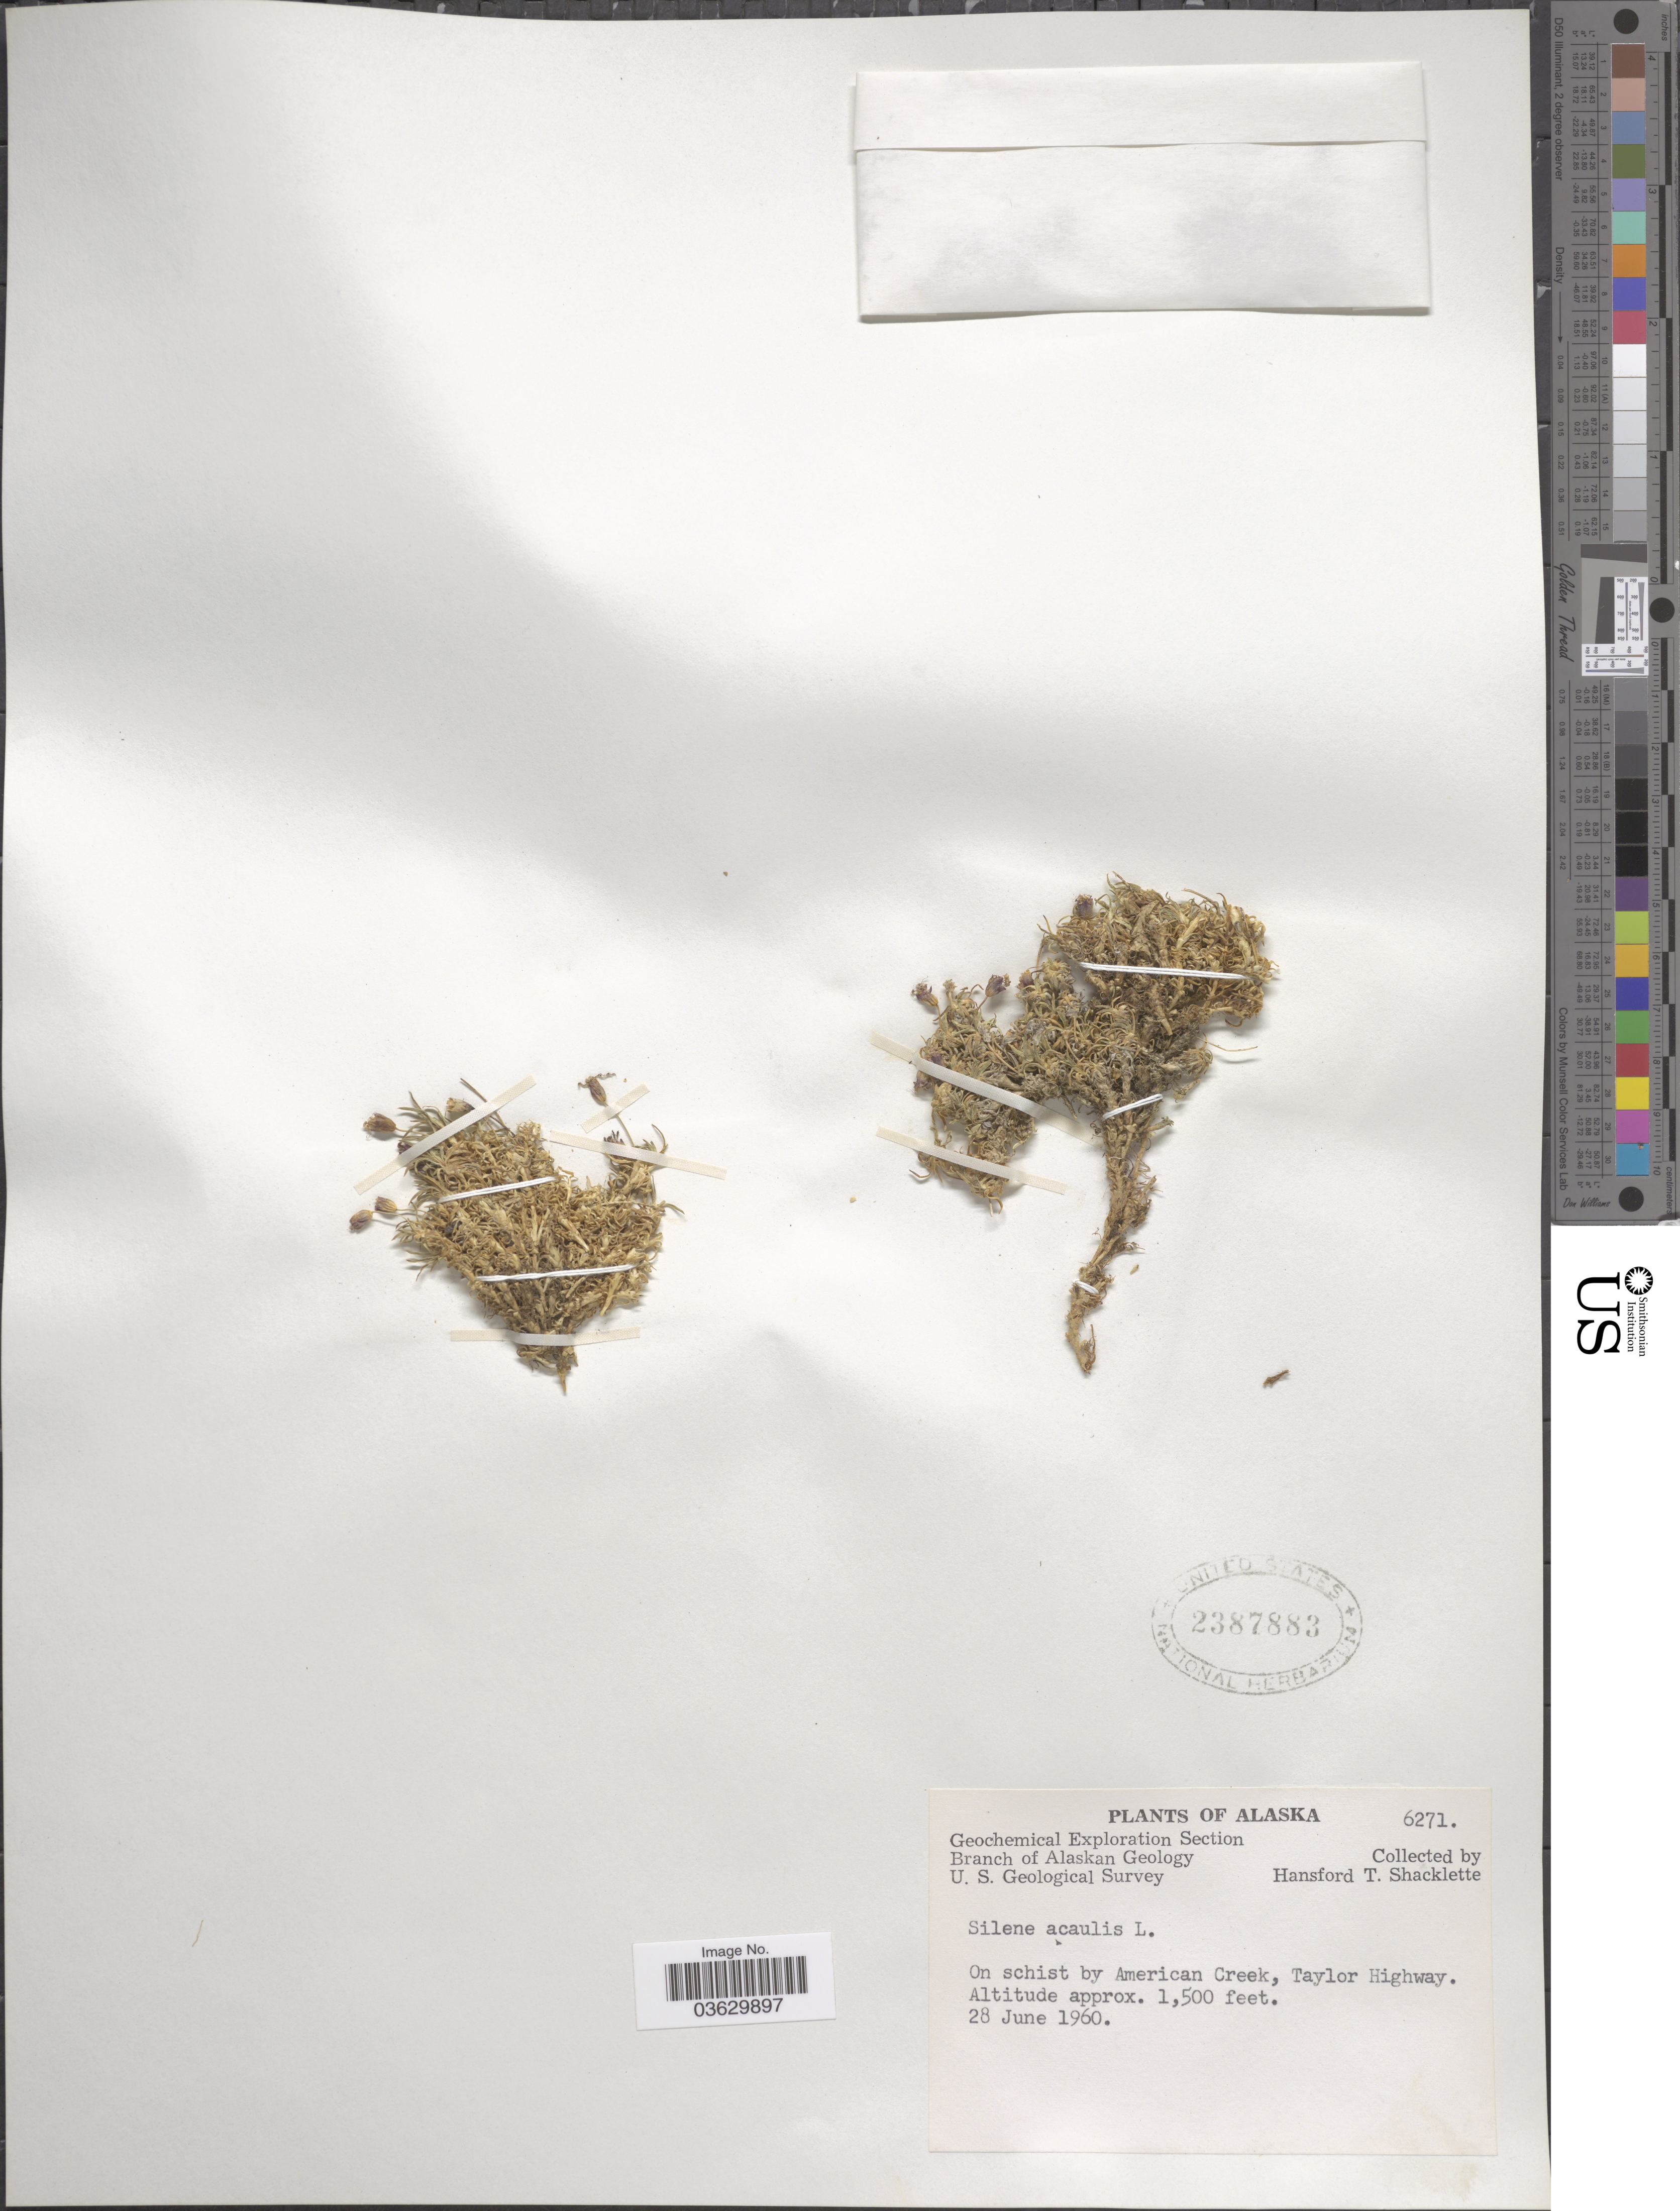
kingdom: Plantae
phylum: Tracheophyta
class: Magnoliopsida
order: Caryophyllales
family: Caryophyllaceae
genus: Silene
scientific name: Silene acaulis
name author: (L.) Jacq.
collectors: H. Shacklette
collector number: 6271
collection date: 1960-06-28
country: United States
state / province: Alaska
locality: On schist by American Creek, Taylor Highway.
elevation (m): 457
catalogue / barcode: US 2387883